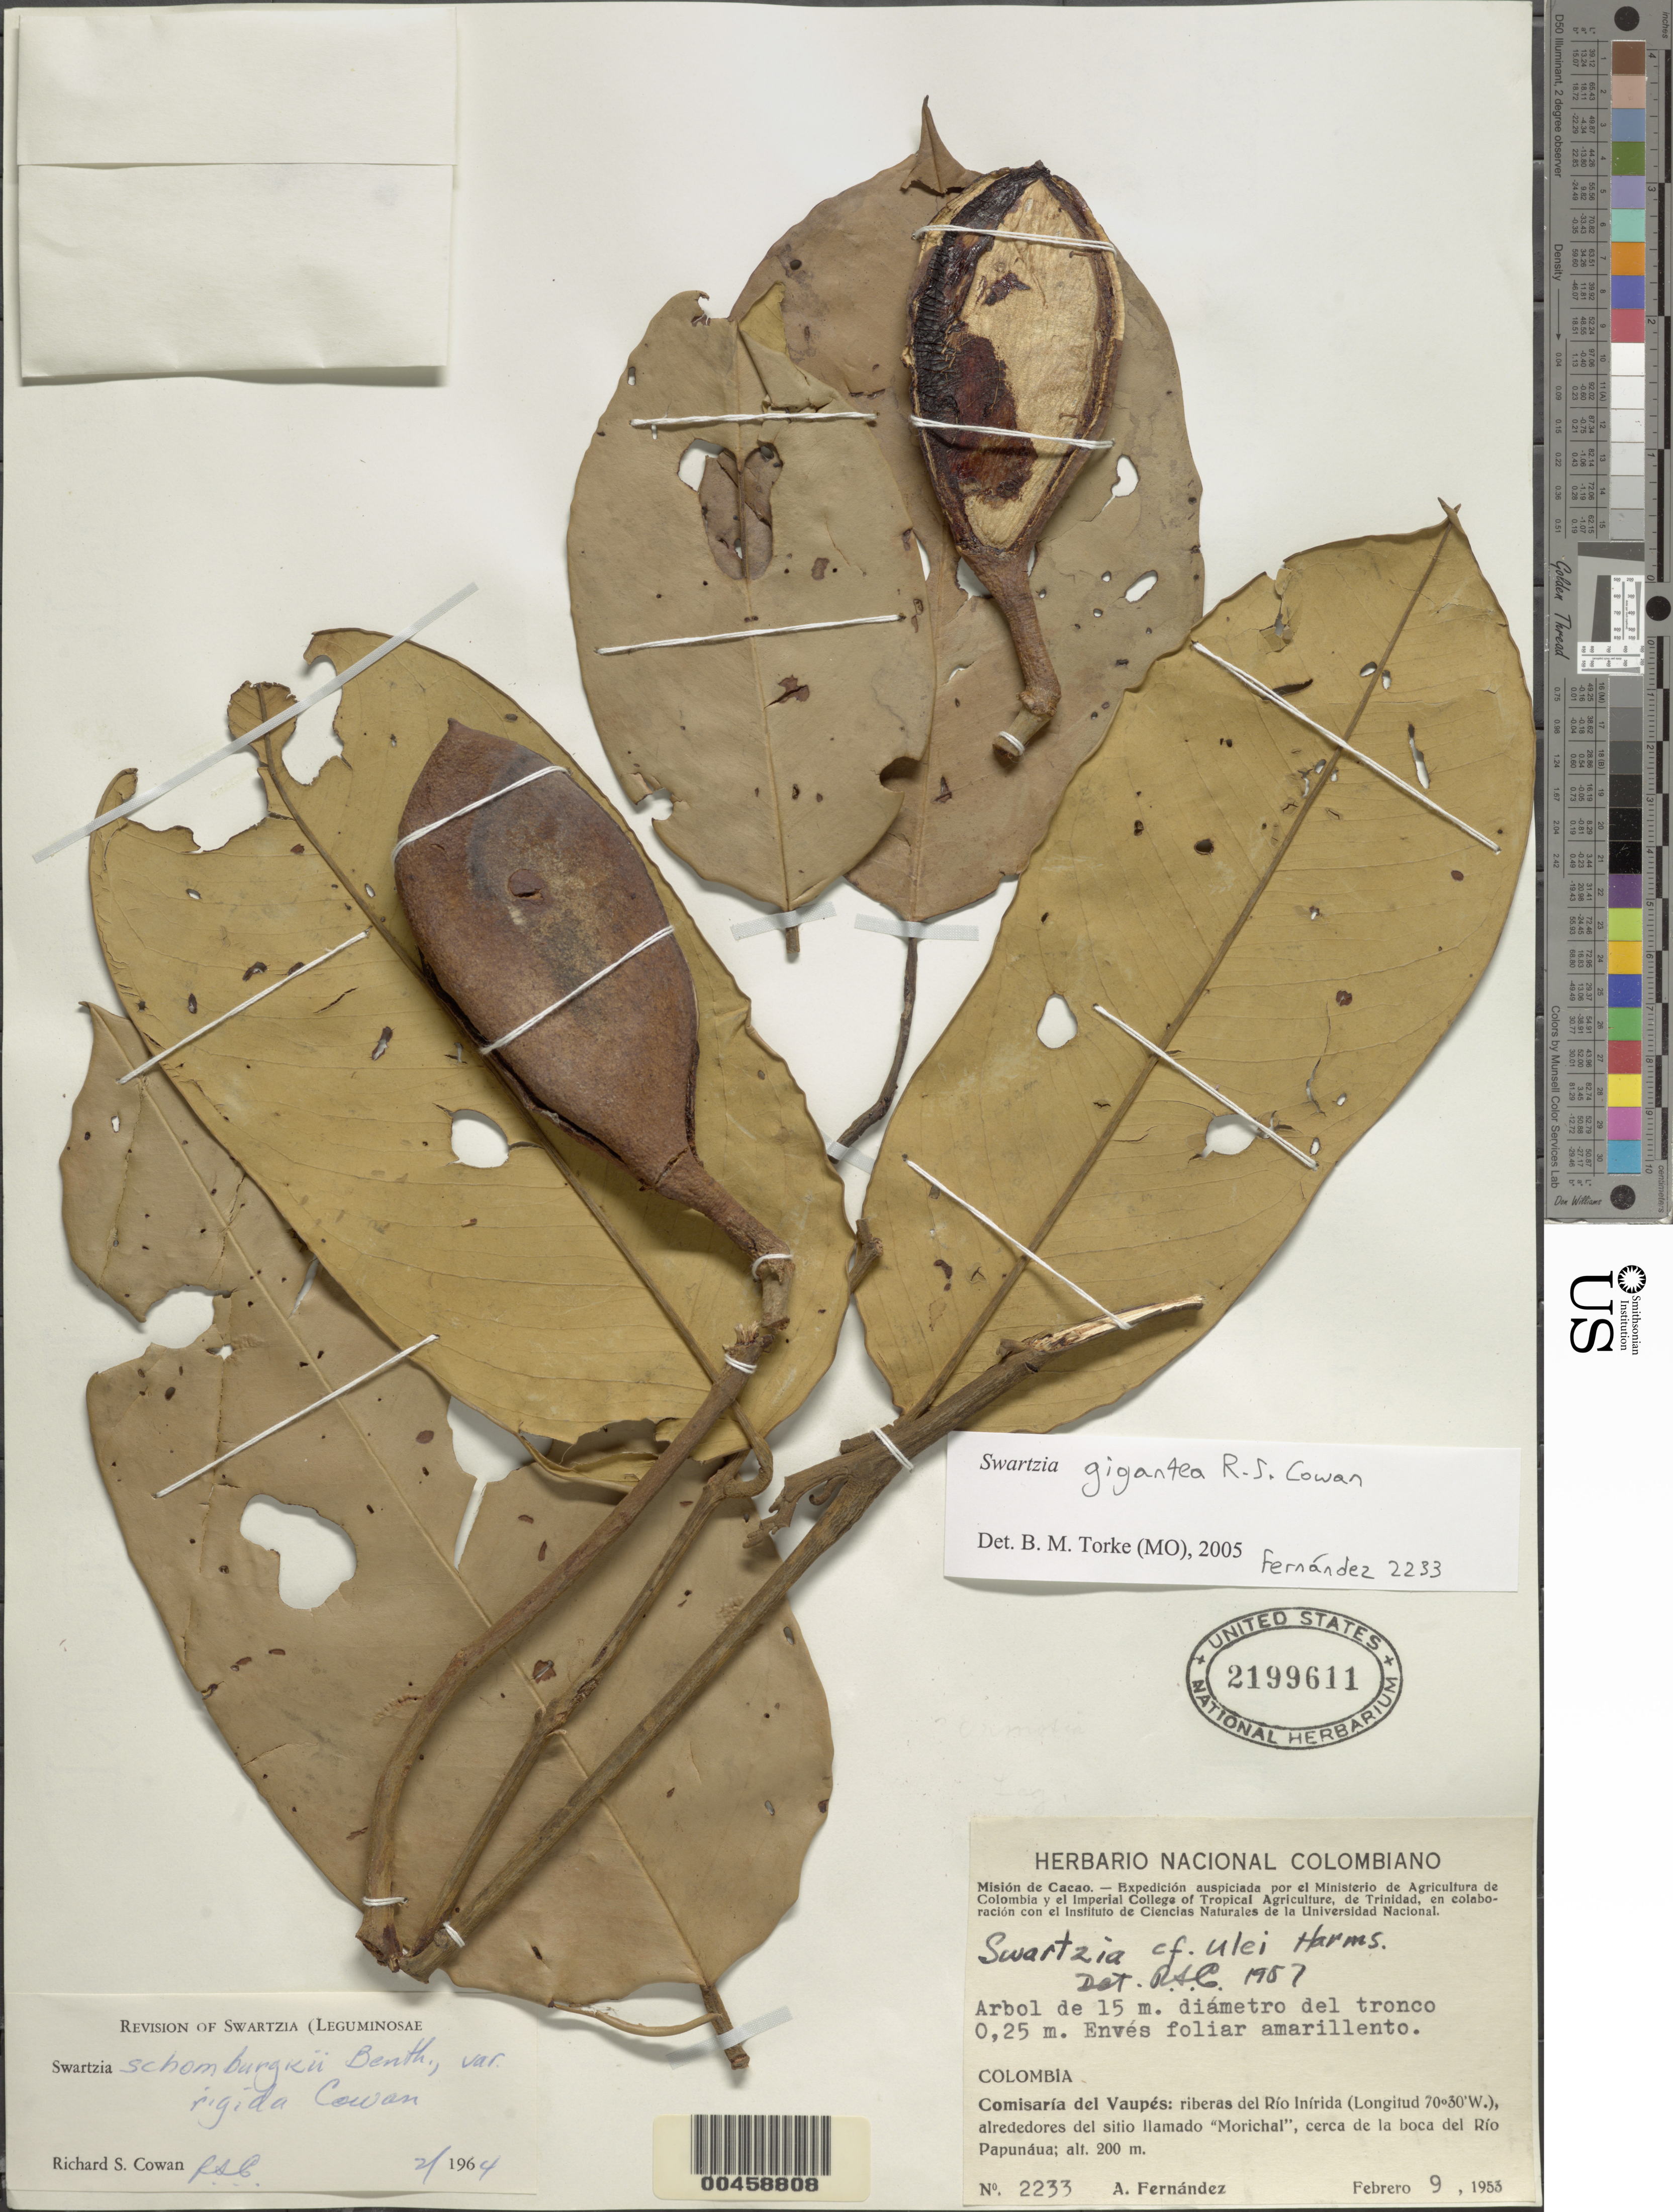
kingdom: Plantae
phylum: Tracheophyta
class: Magnoliopsida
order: Fabales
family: Fabaceae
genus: Swartzia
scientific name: Swartzia gigantea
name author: R.S. Cowan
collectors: Á. Fernández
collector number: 2233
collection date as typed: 09 Feb 1953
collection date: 1953-02-09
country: Colombia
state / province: Vaupés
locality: Riberas del Rio Inirida, Alrededores del Sitio llamado "Morichal"; Cerca de la Boca del Rio Papunaua.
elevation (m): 200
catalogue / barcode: US 2199611